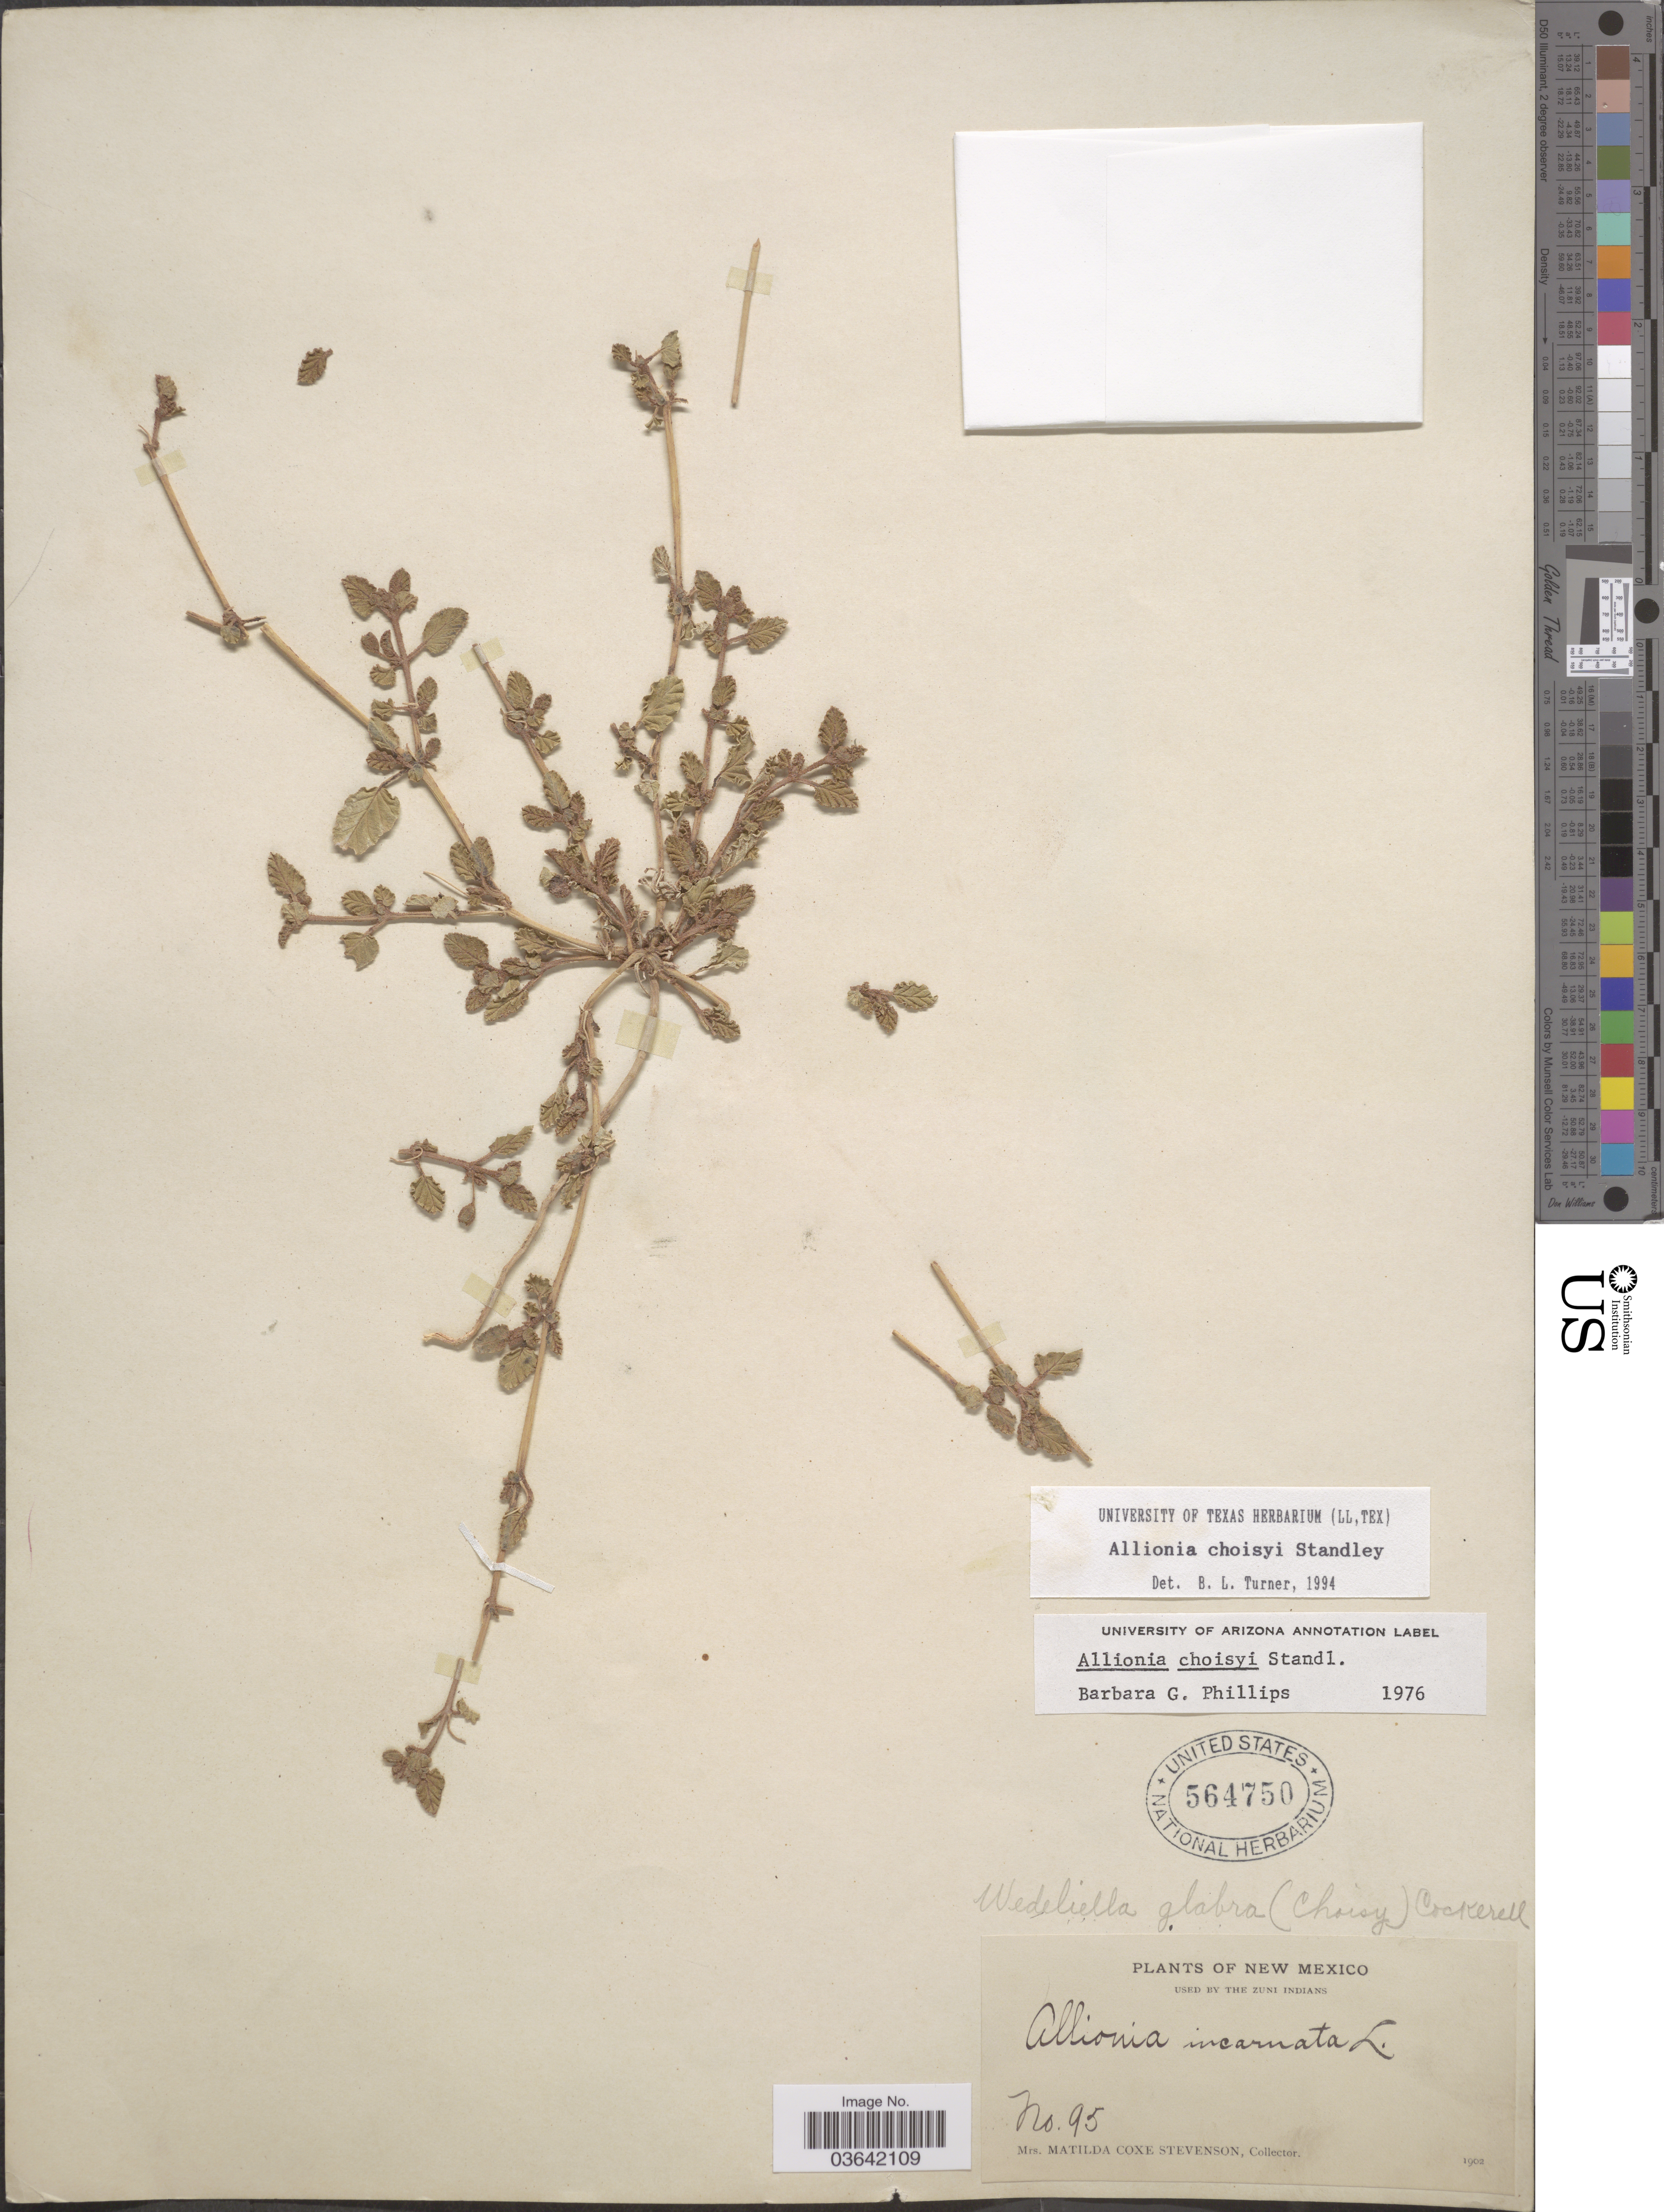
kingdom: Plantae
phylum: Tracheophyta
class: Magnoliopsida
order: Caryophyllales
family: Nyctaginaceae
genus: Allionia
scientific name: Allionia choisyi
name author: Standl.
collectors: M. Stevenson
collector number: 95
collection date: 1902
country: United States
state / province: New Mexico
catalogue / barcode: US 564750